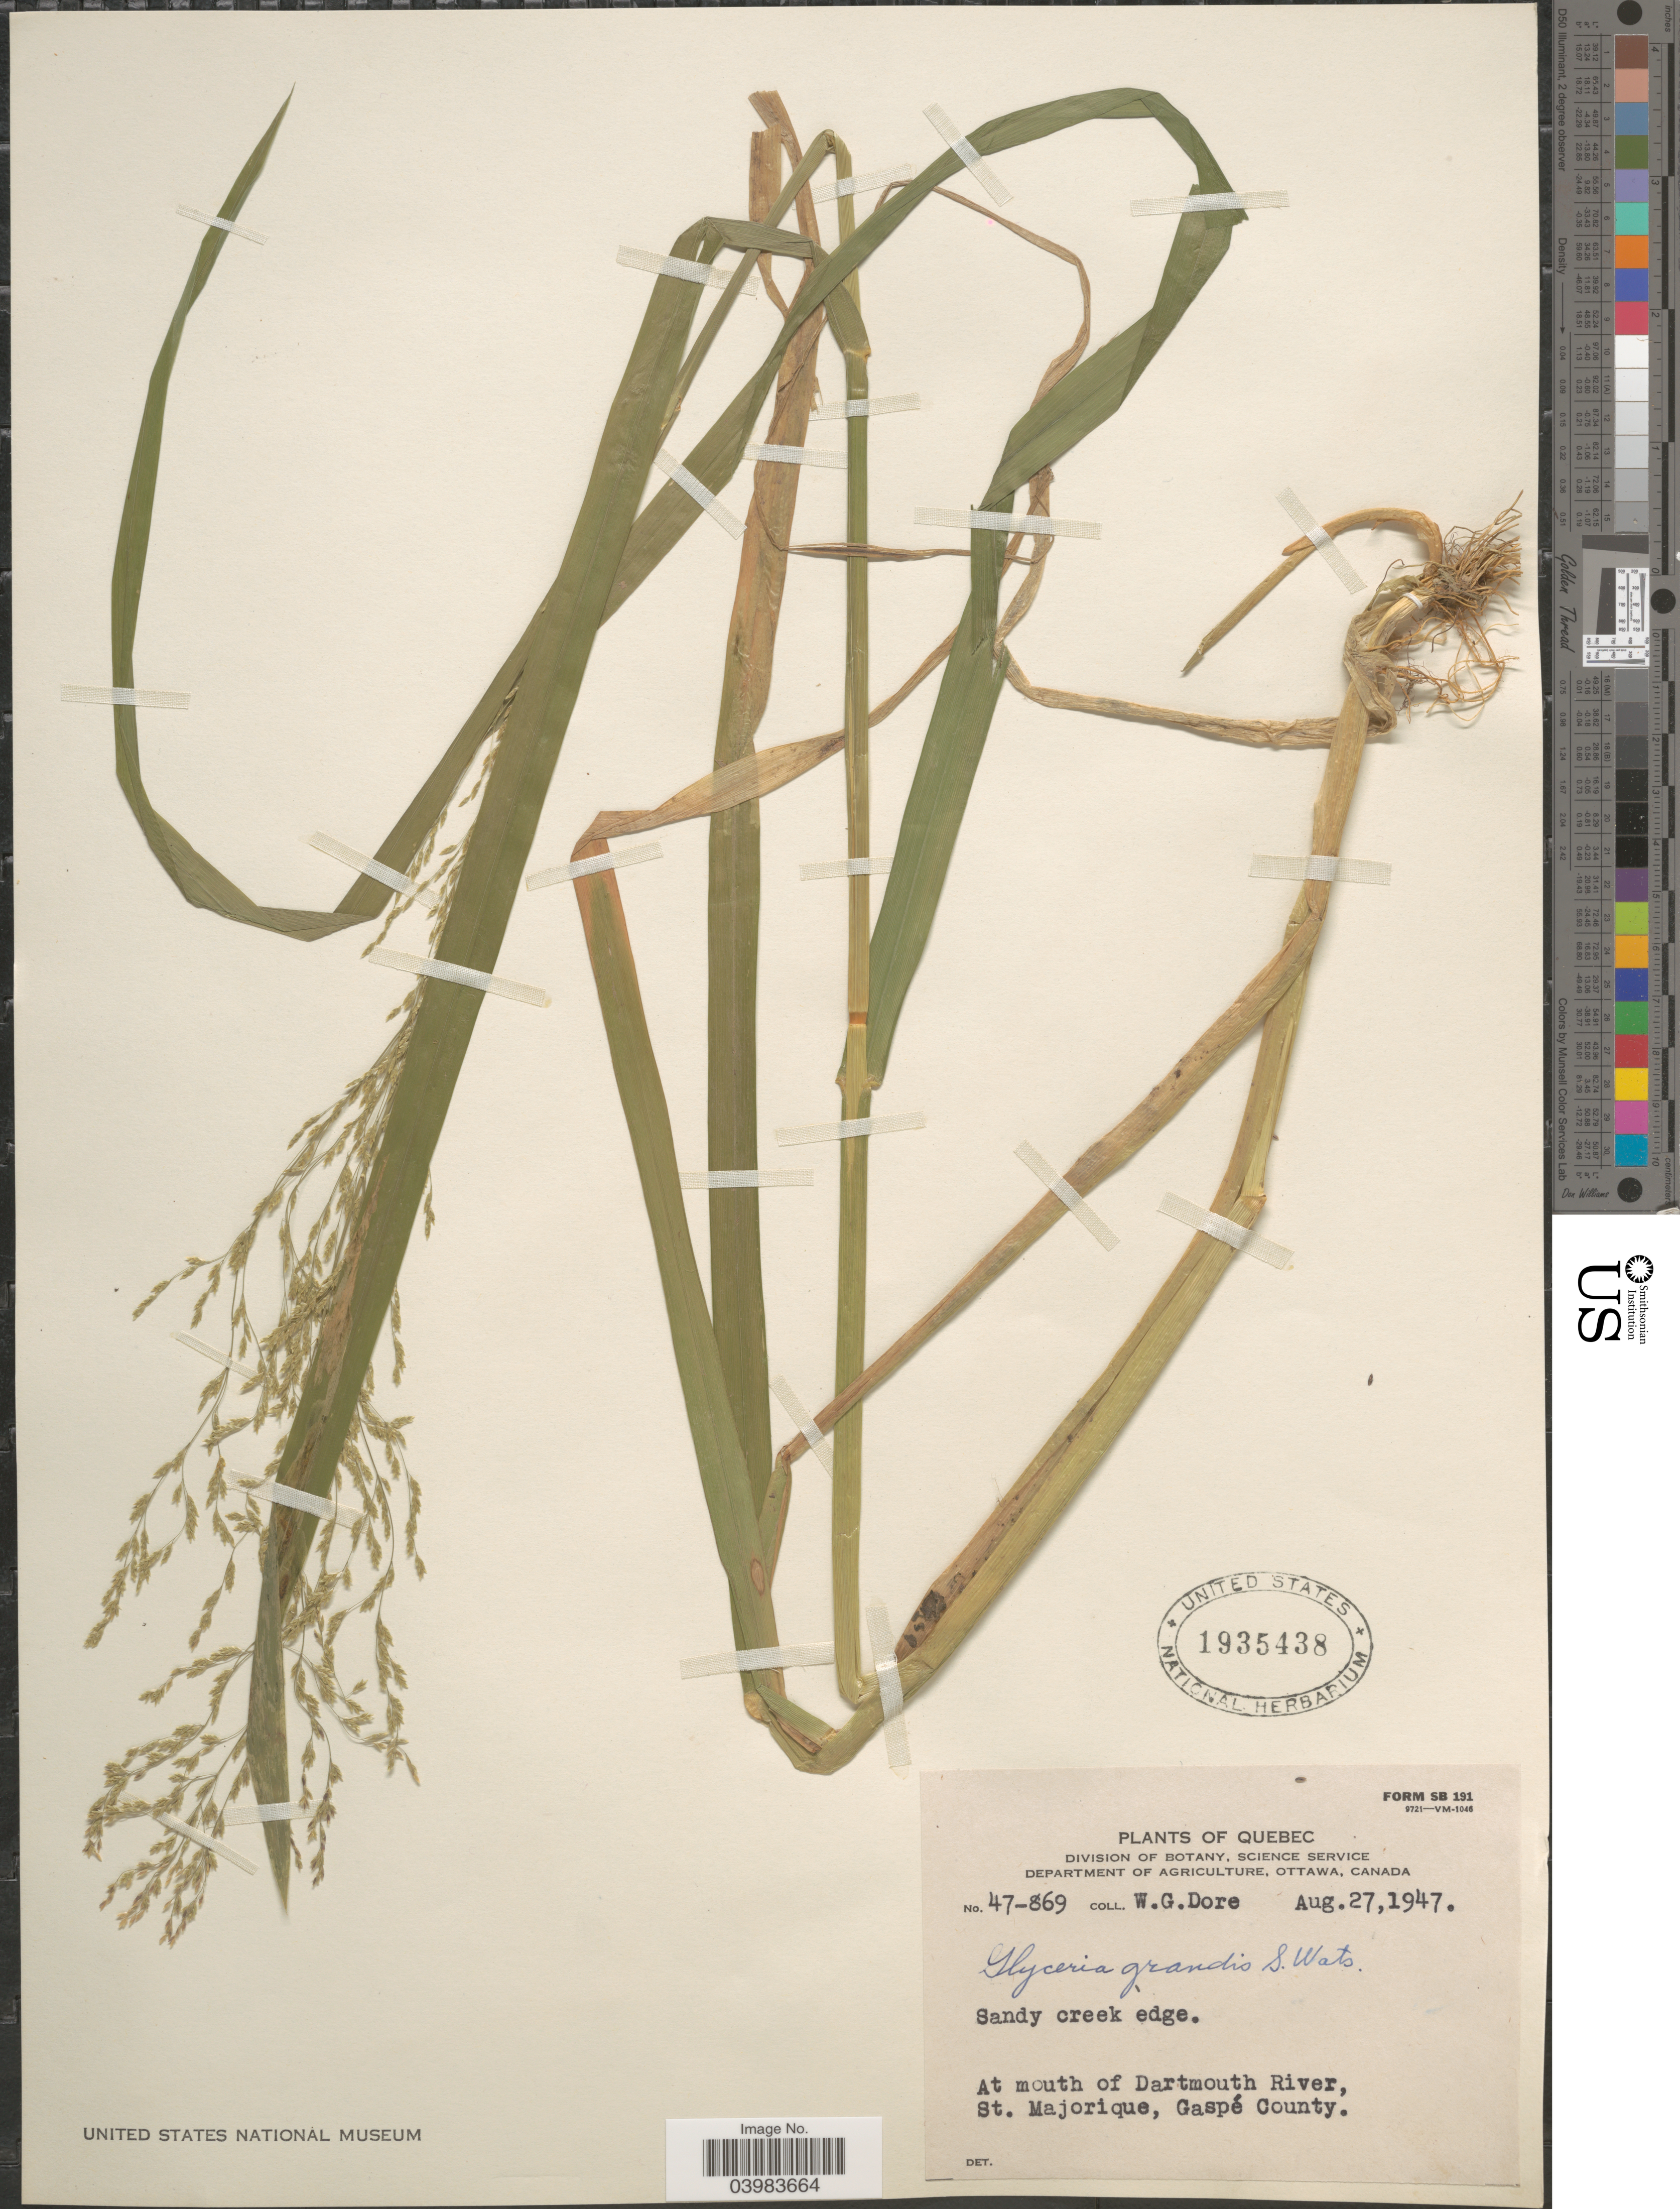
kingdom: Plantae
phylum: Tracheophyta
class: Liliopsida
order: Poales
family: Poaceae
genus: Glyceria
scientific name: Glyceria grandis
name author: S. Watson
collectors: W. Dore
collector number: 47-869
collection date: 1947-08-27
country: Canada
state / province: Quebec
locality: Sandy creek edge. At mouth of Dartmouth River, St. Majorique, Gaspé County.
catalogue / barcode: US 1935438